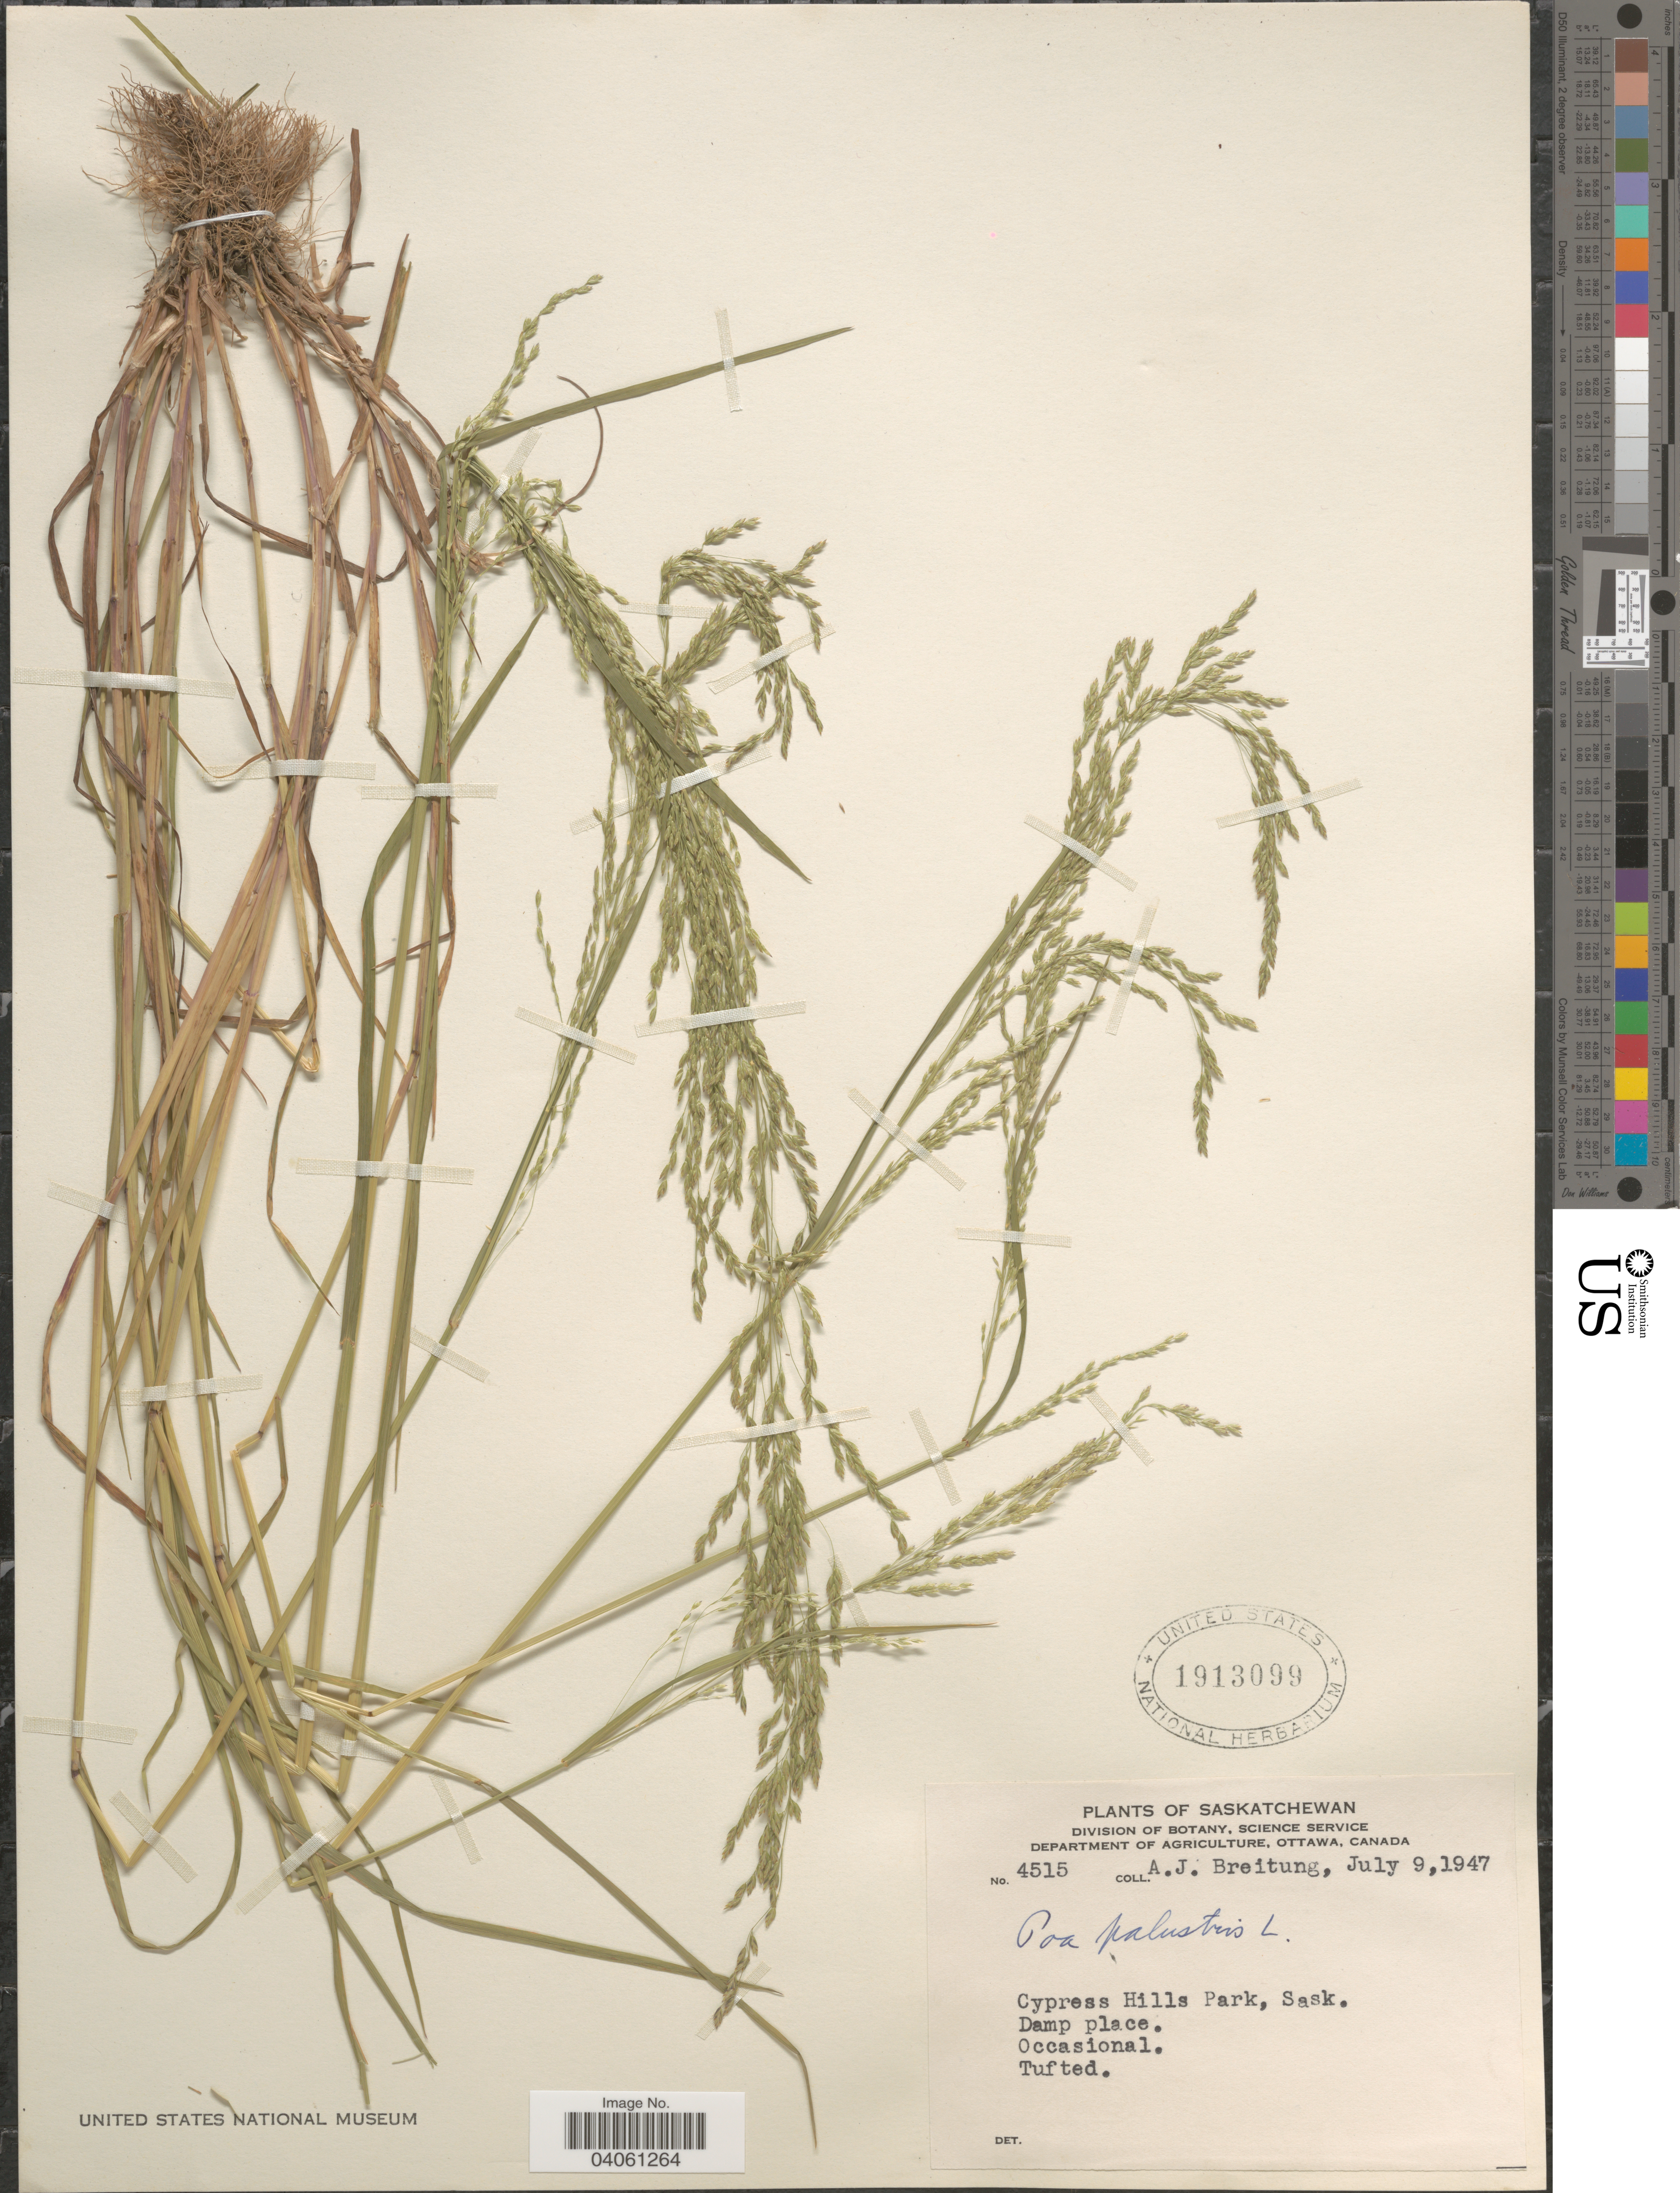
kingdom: Plantae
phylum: Tracheophyta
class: Liliopsida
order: Poales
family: Poaceae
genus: Poa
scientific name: Poa palustris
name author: L.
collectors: A. Breitung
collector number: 415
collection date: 1947-07-09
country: Canada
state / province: Saskatchewan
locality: Cypress Hills Park. Damp place.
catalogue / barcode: US 1913099